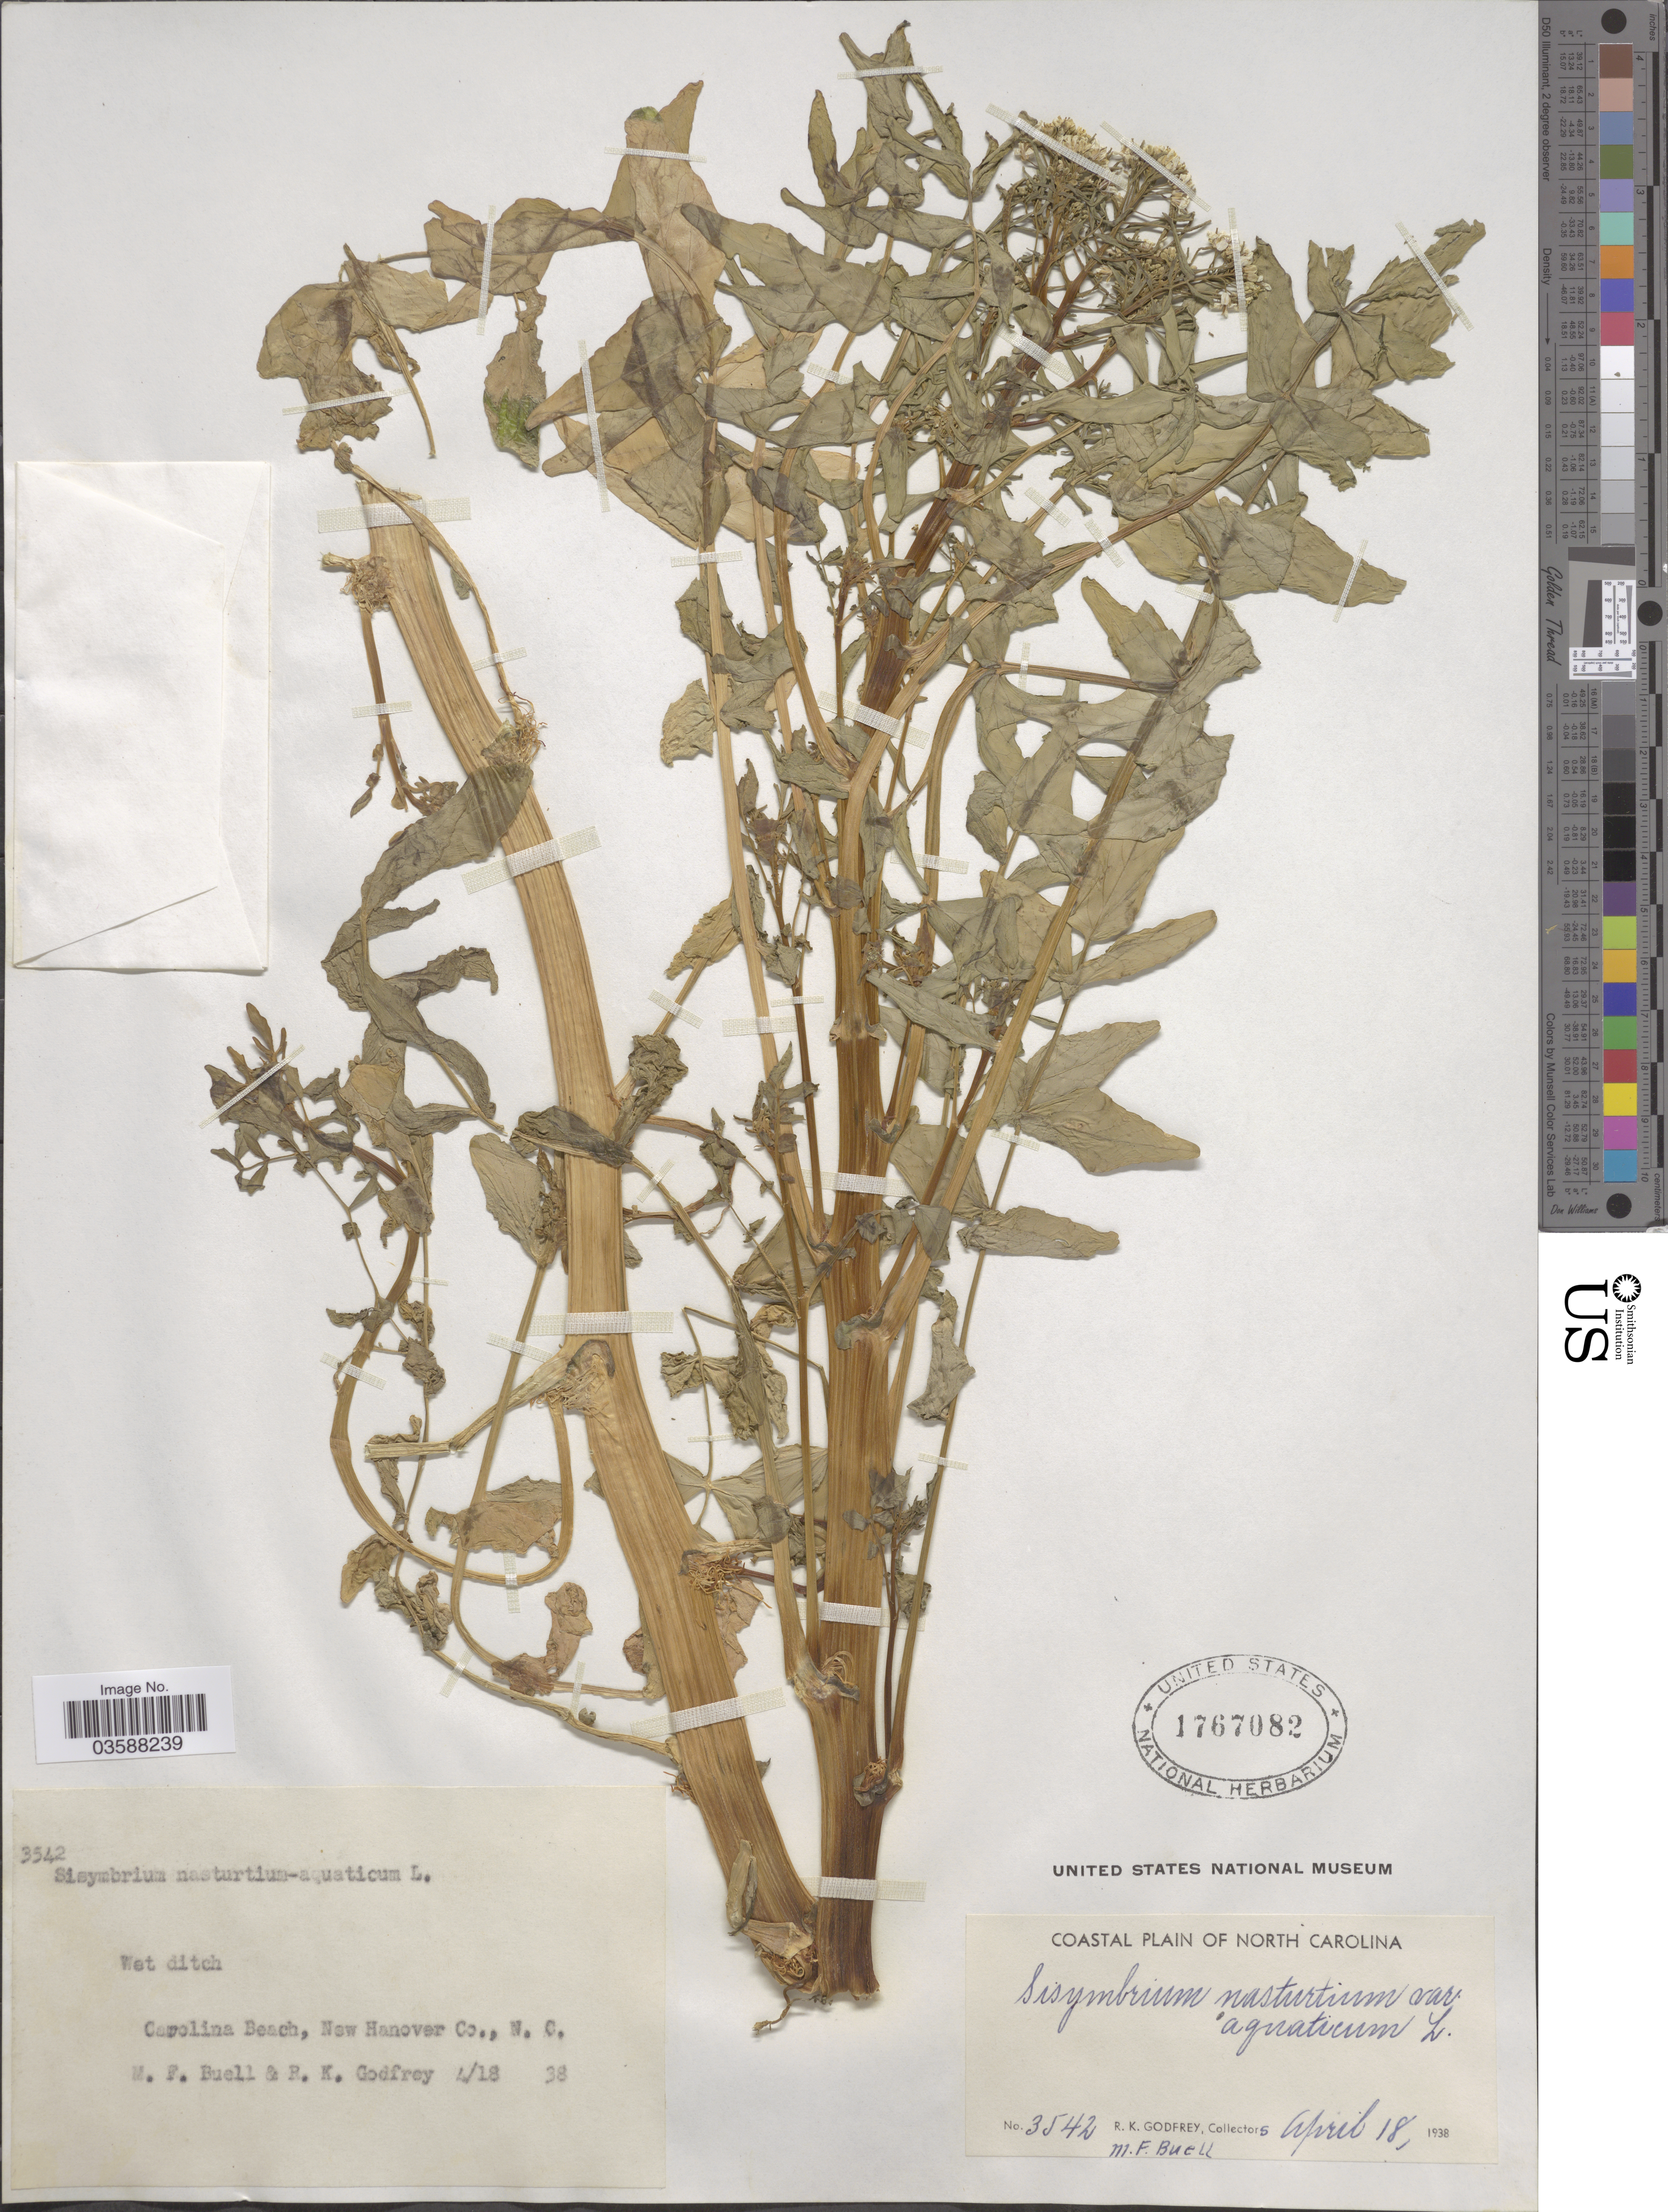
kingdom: Plantae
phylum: Tracheophyta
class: Magnoliopsida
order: Brassicales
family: Brassicaceae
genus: Nasturtium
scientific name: Nasturtium officinale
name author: R. Br.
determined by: Strong, M. T., (US), Smithsonian Institution - National Museum of Natural History (UNITED STATES)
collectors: M. Buell & R. K. Godfrey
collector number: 3542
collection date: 1938-04-18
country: United States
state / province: North Carolina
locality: Carolina Beach, New Hanover Co.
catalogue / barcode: US 1767082